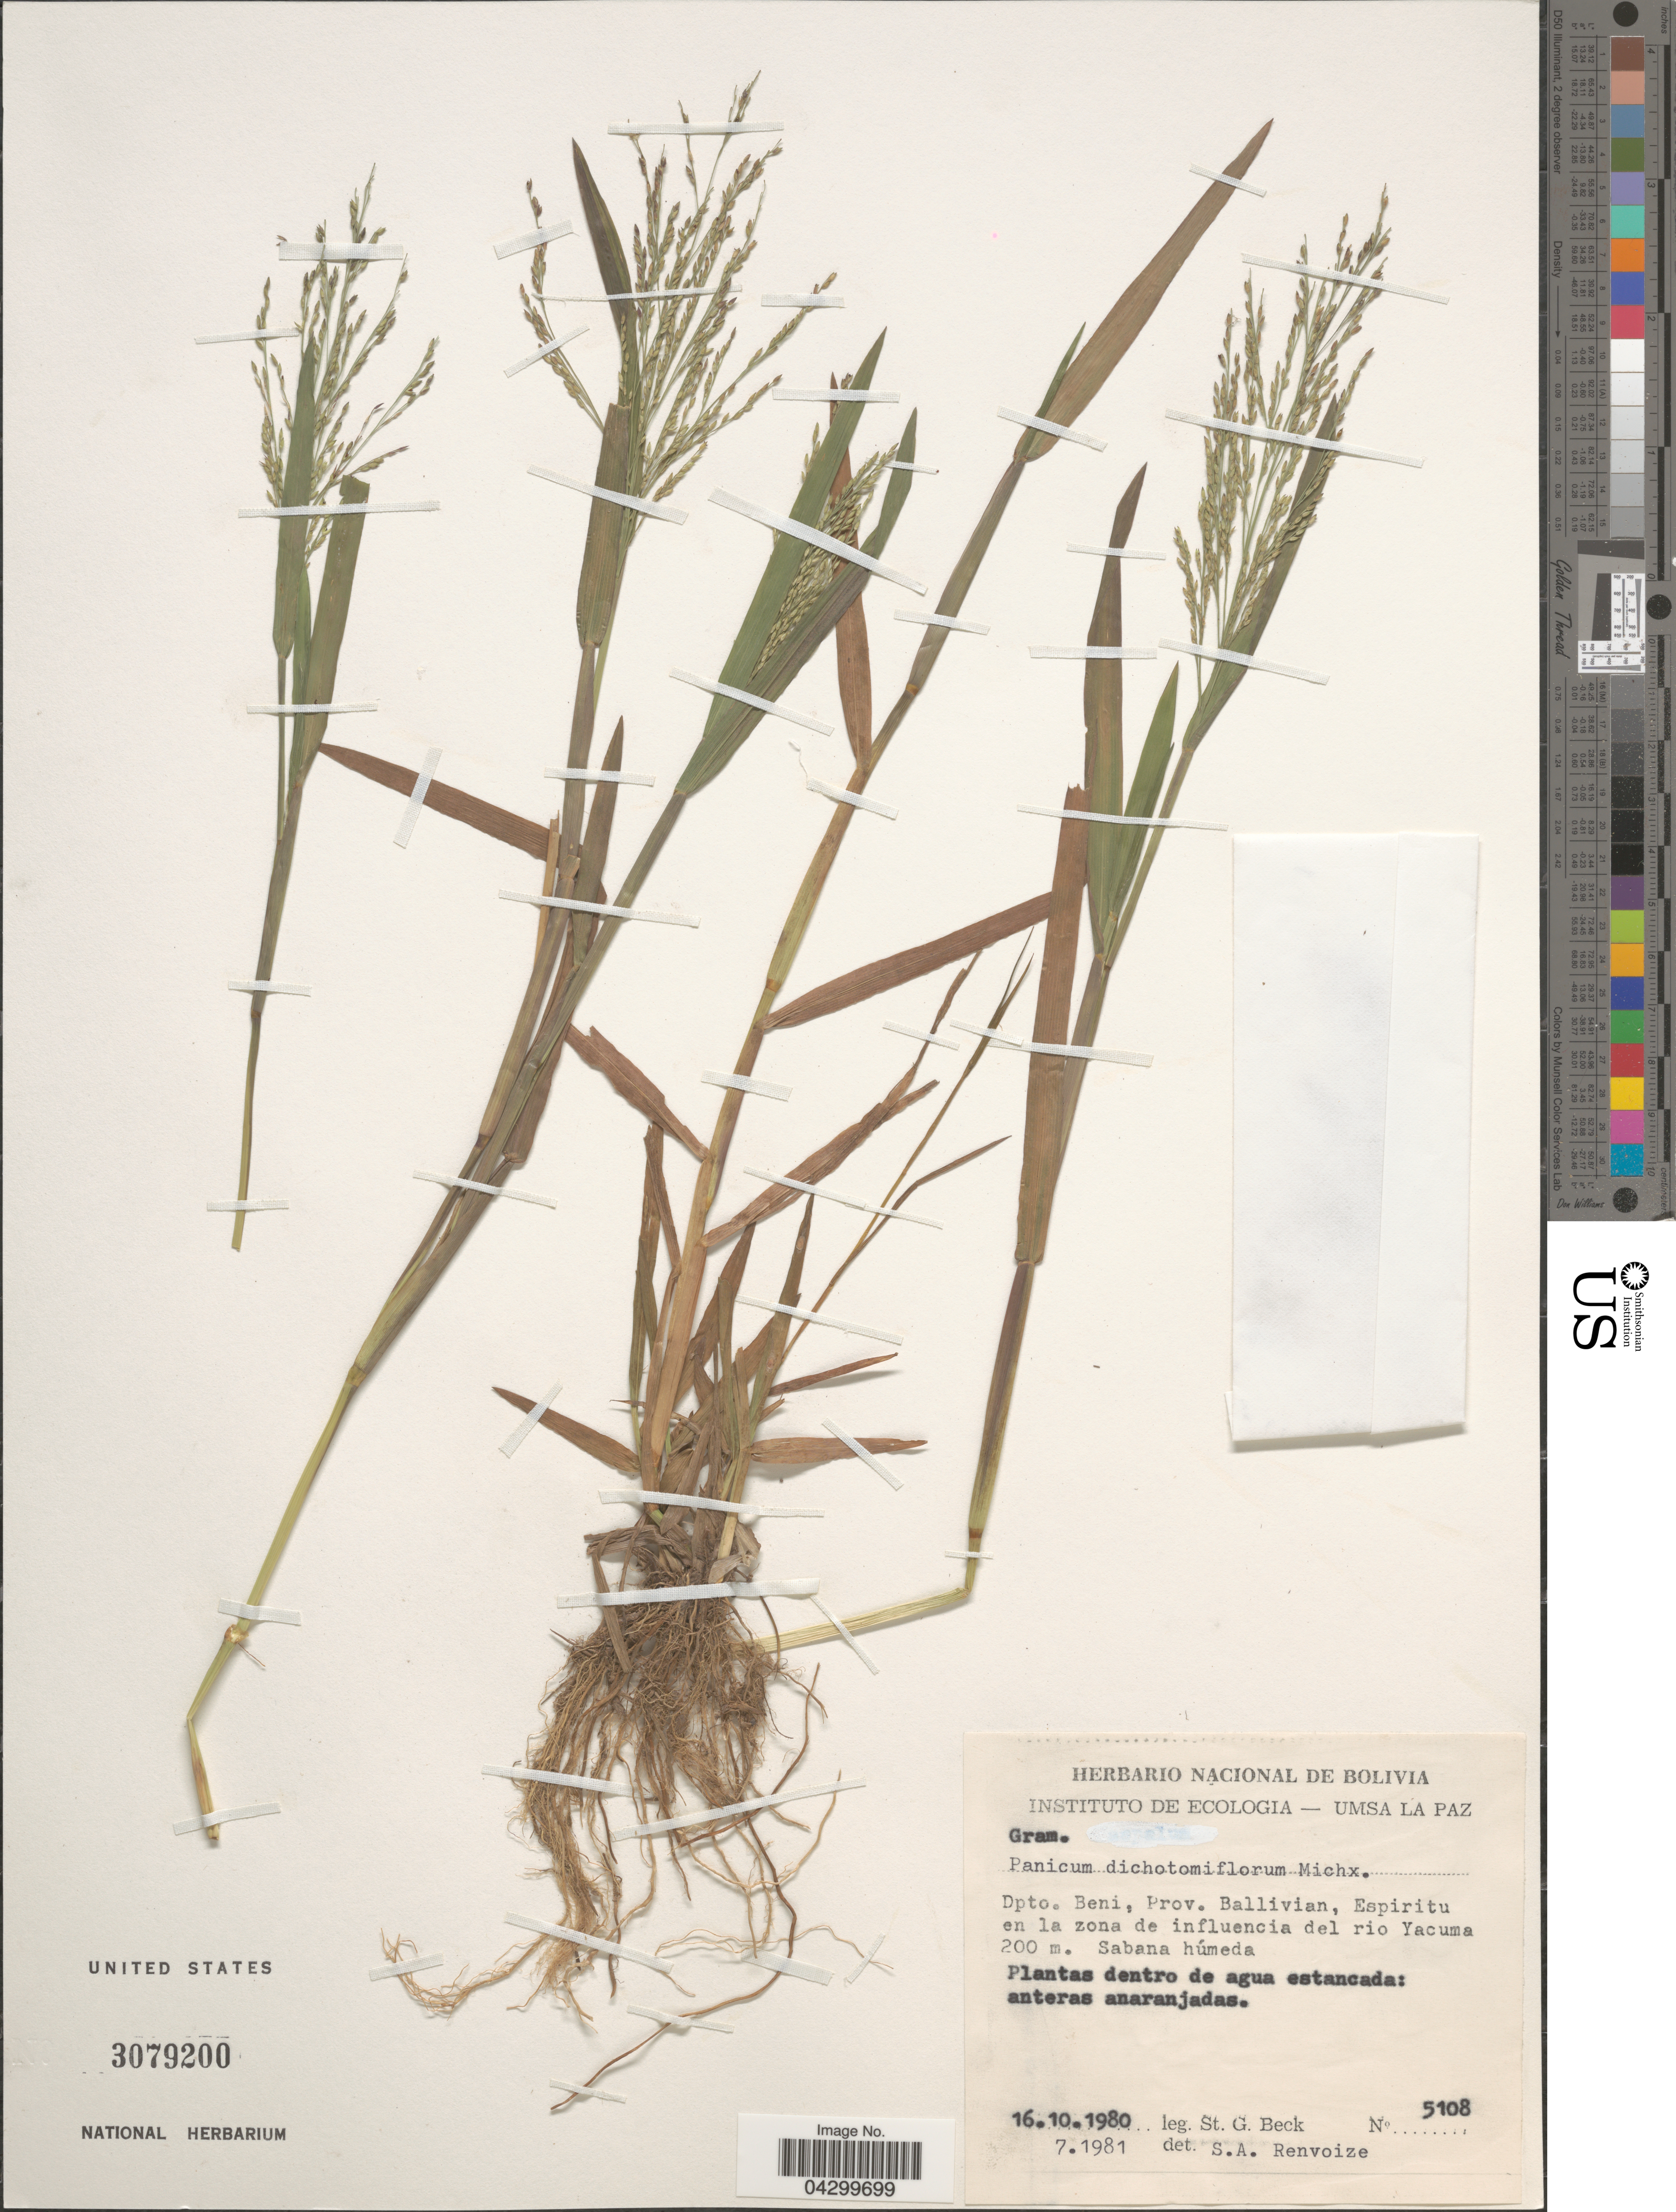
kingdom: Plantae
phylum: Tracheophyta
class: Liliopsida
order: Poales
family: Poaceae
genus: Panicum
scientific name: Panicum dichotomiflorum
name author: Michx.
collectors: S. G. Beck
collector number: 5108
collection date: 1980-10-16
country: Bolivia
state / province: Beni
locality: Dpto. Beni, Prov. Ballivian, Espiritu en la zona de influencia del rio Yacuma. Sabana húmeda.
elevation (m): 200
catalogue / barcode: US 3079200